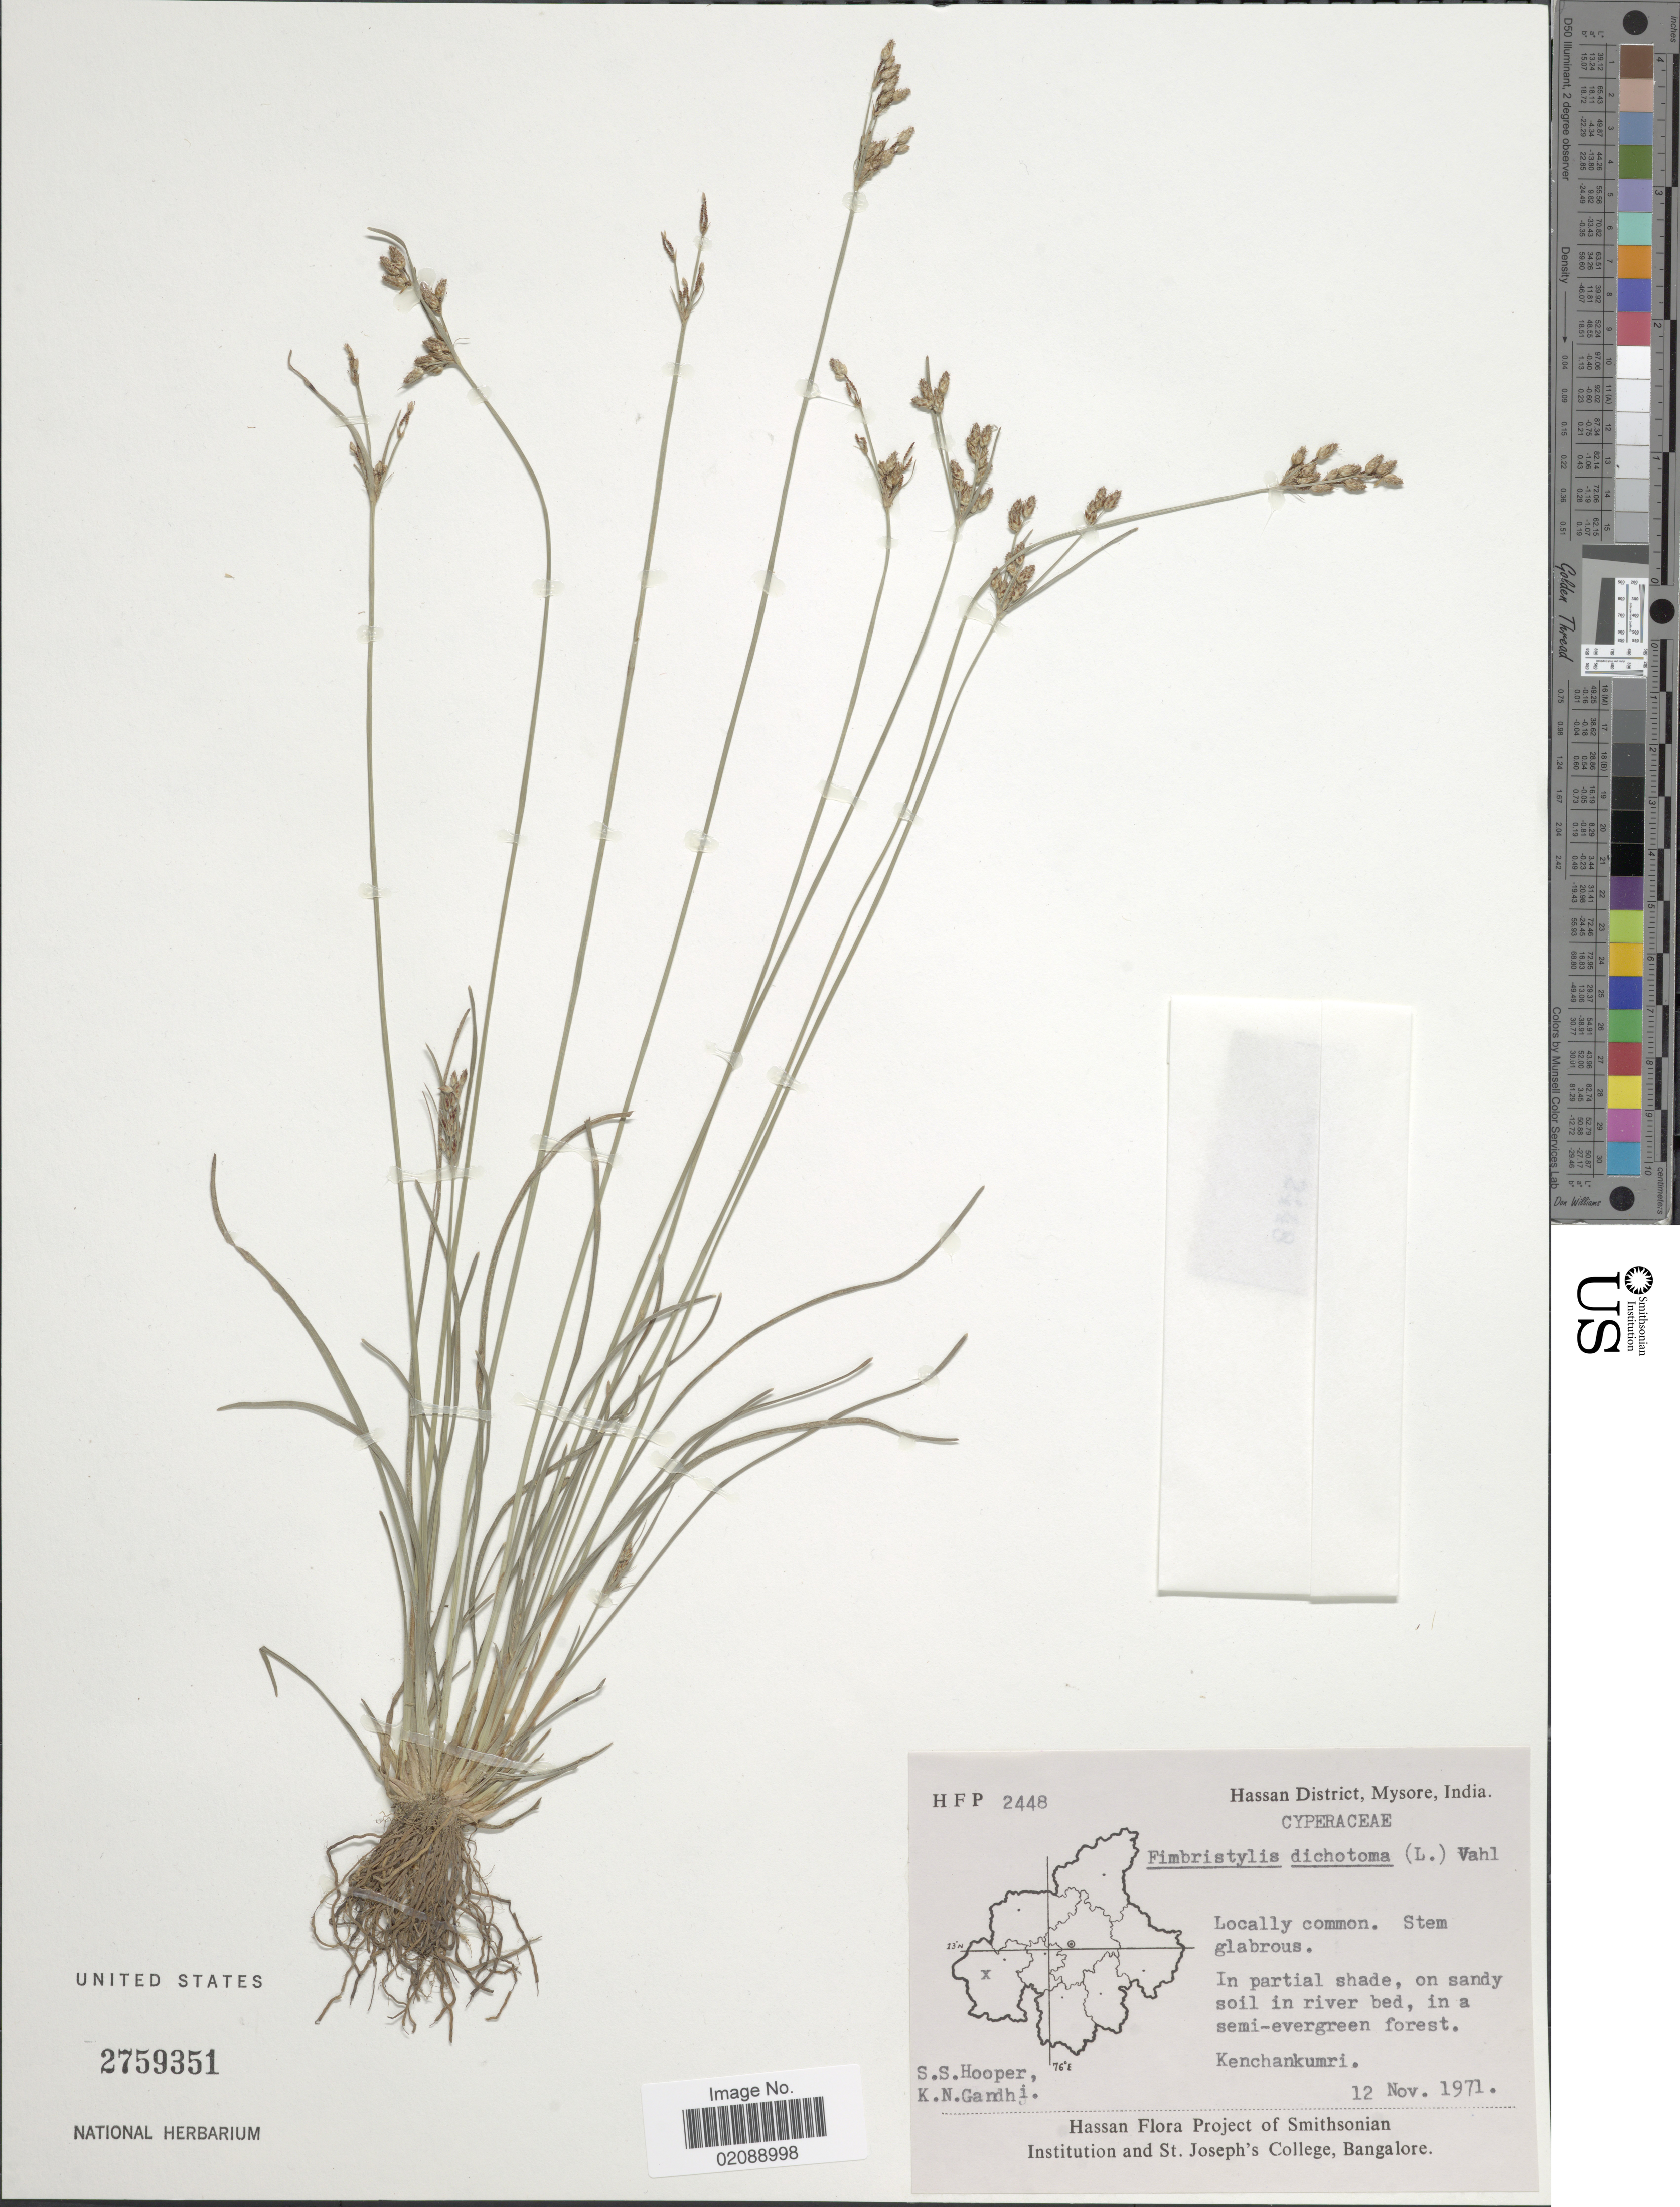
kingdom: Plantae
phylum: Tracheophyta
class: Liliopsida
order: Poales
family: Cyperaceae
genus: Fimbristylis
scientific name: Fimbristylis dichotoma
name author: (L.) Vahl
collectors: S. S. Hooper & K. N. Gandhi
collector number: H F P 2448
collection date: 1971-11-12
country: India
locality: Hassan District, Mysore, In partial shade, on sandy soil in river bed, in a semi-evergreen forest. Kenchankumri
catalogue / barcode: US 2759351